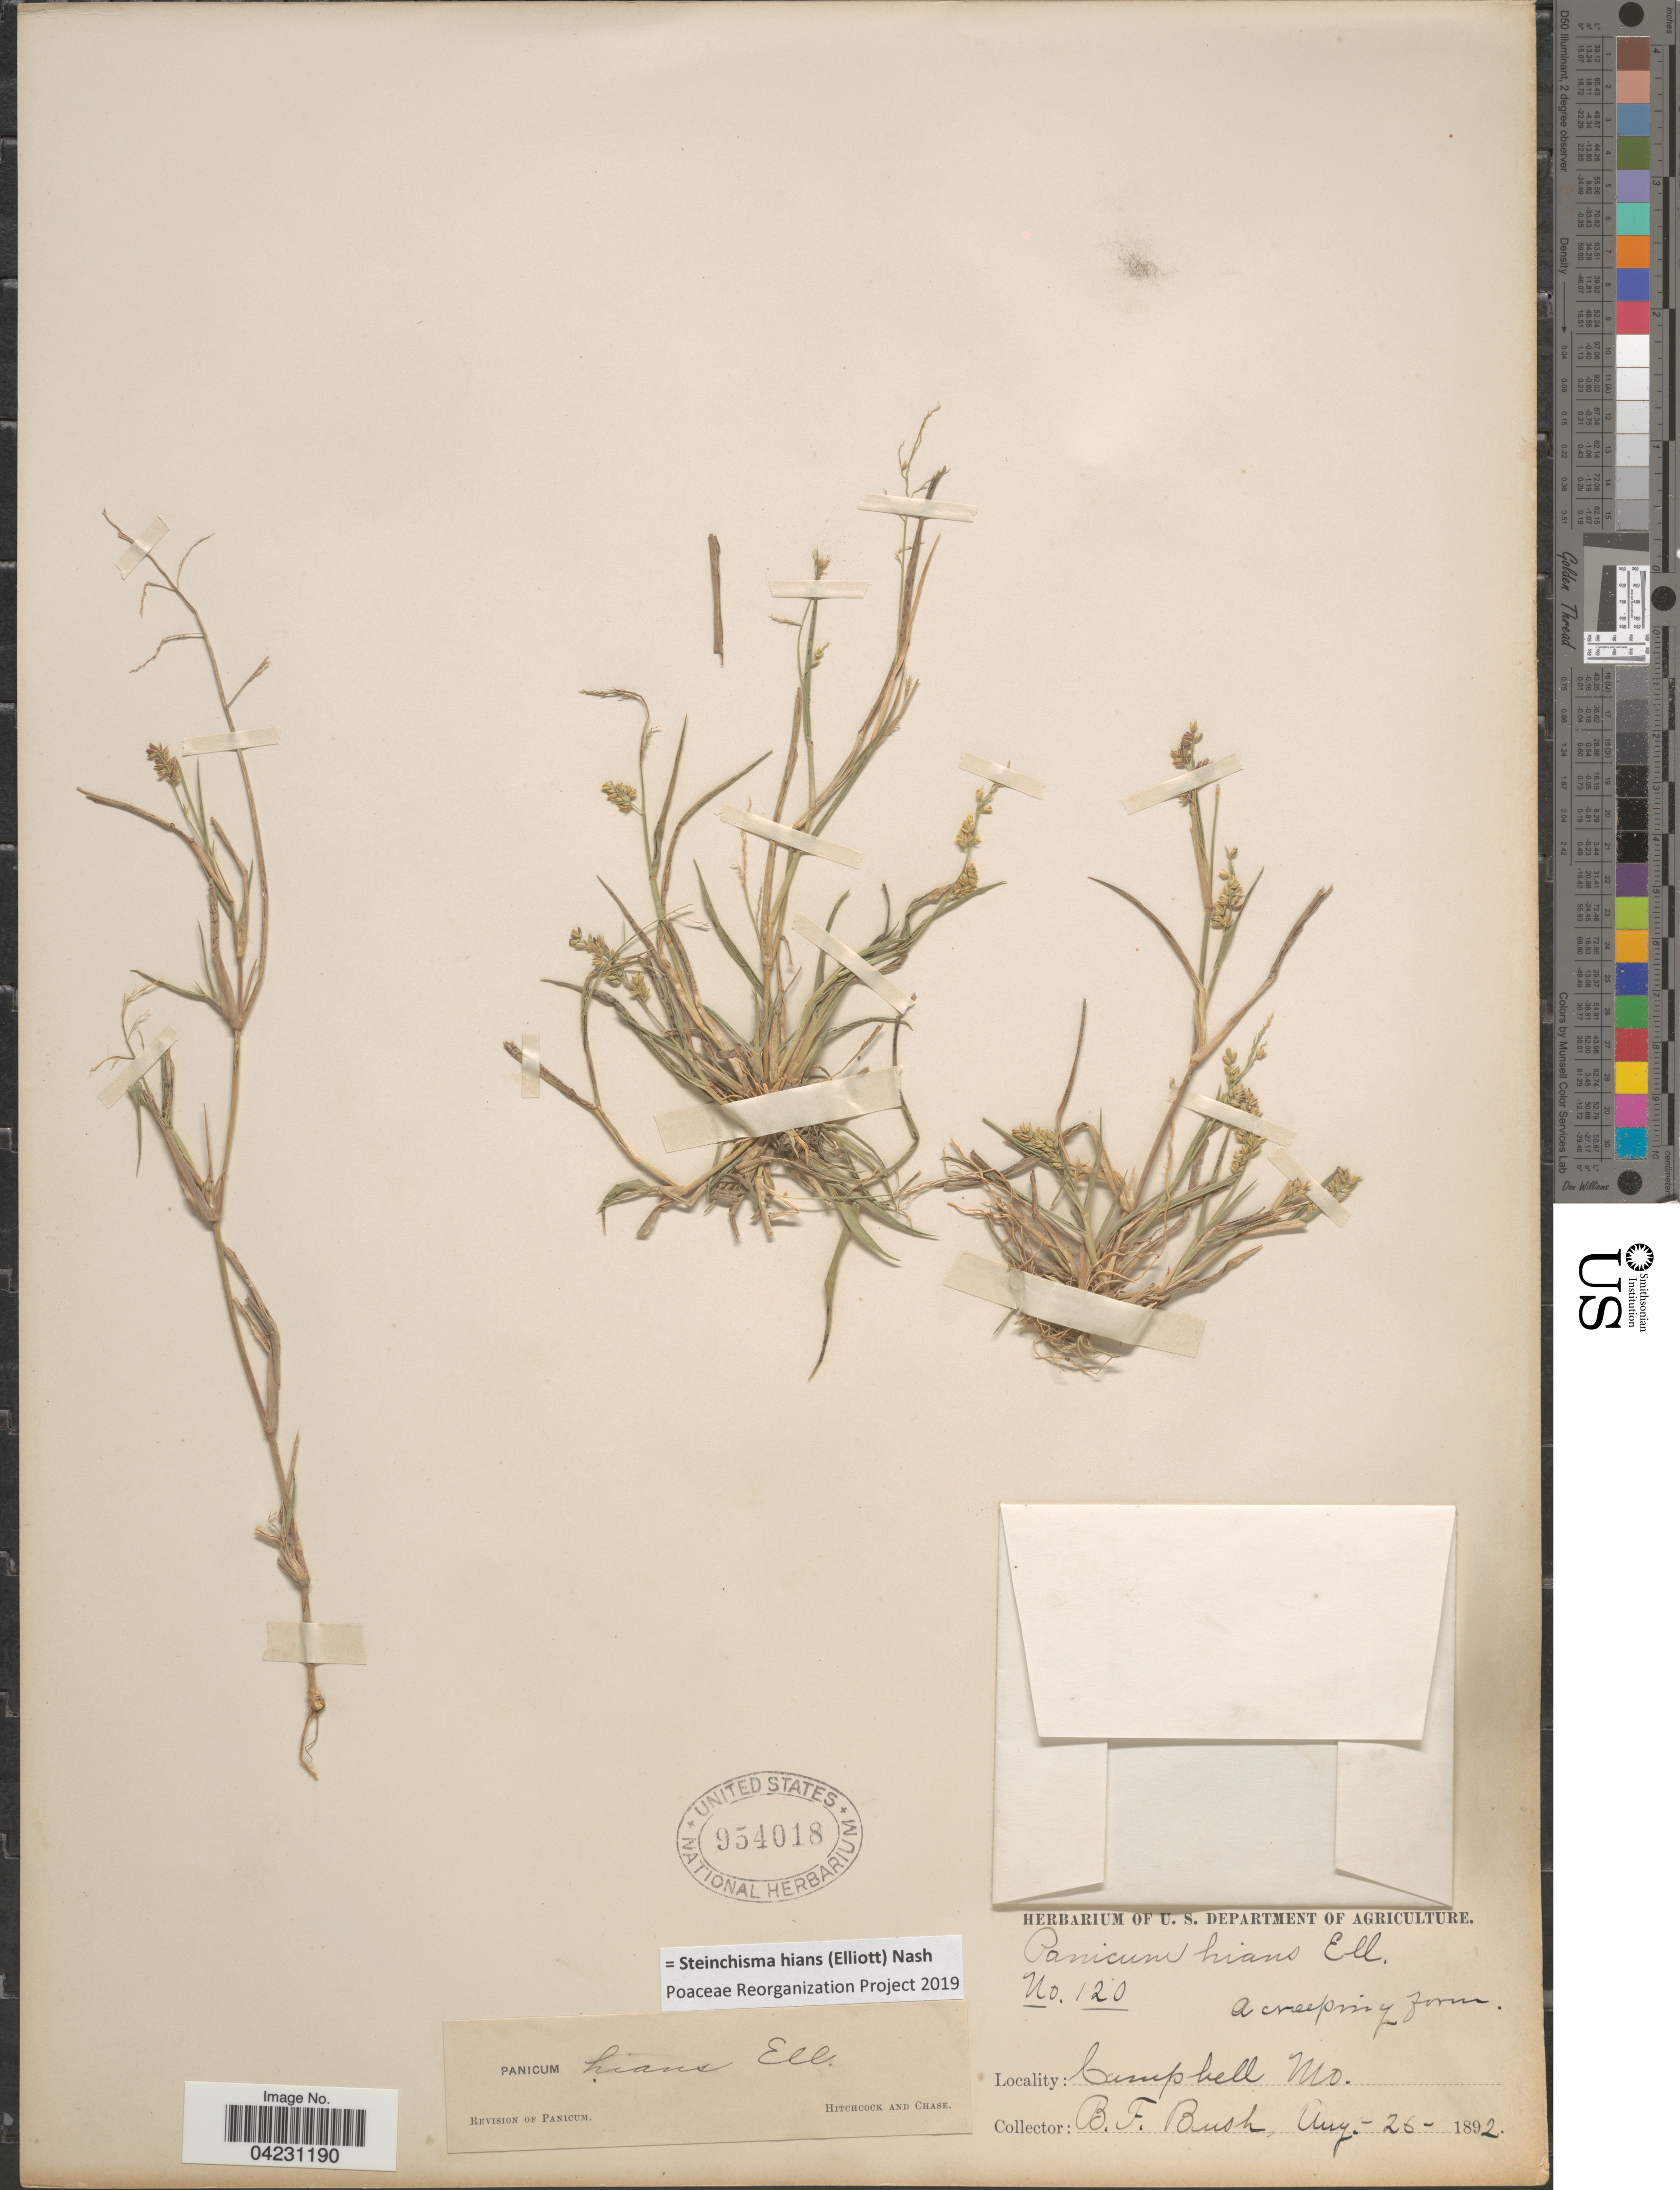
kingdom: Plantae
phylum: Tracheophyta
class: Liliopsida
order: Poales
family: Poaceae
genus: Steinchisma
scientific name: Steinchisma hians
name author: (Elliott) Nash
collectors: B. F. Bush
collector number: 120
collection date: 1892-08-26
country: United States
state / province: Mississippi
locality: Campbell.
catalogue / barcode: US 954018